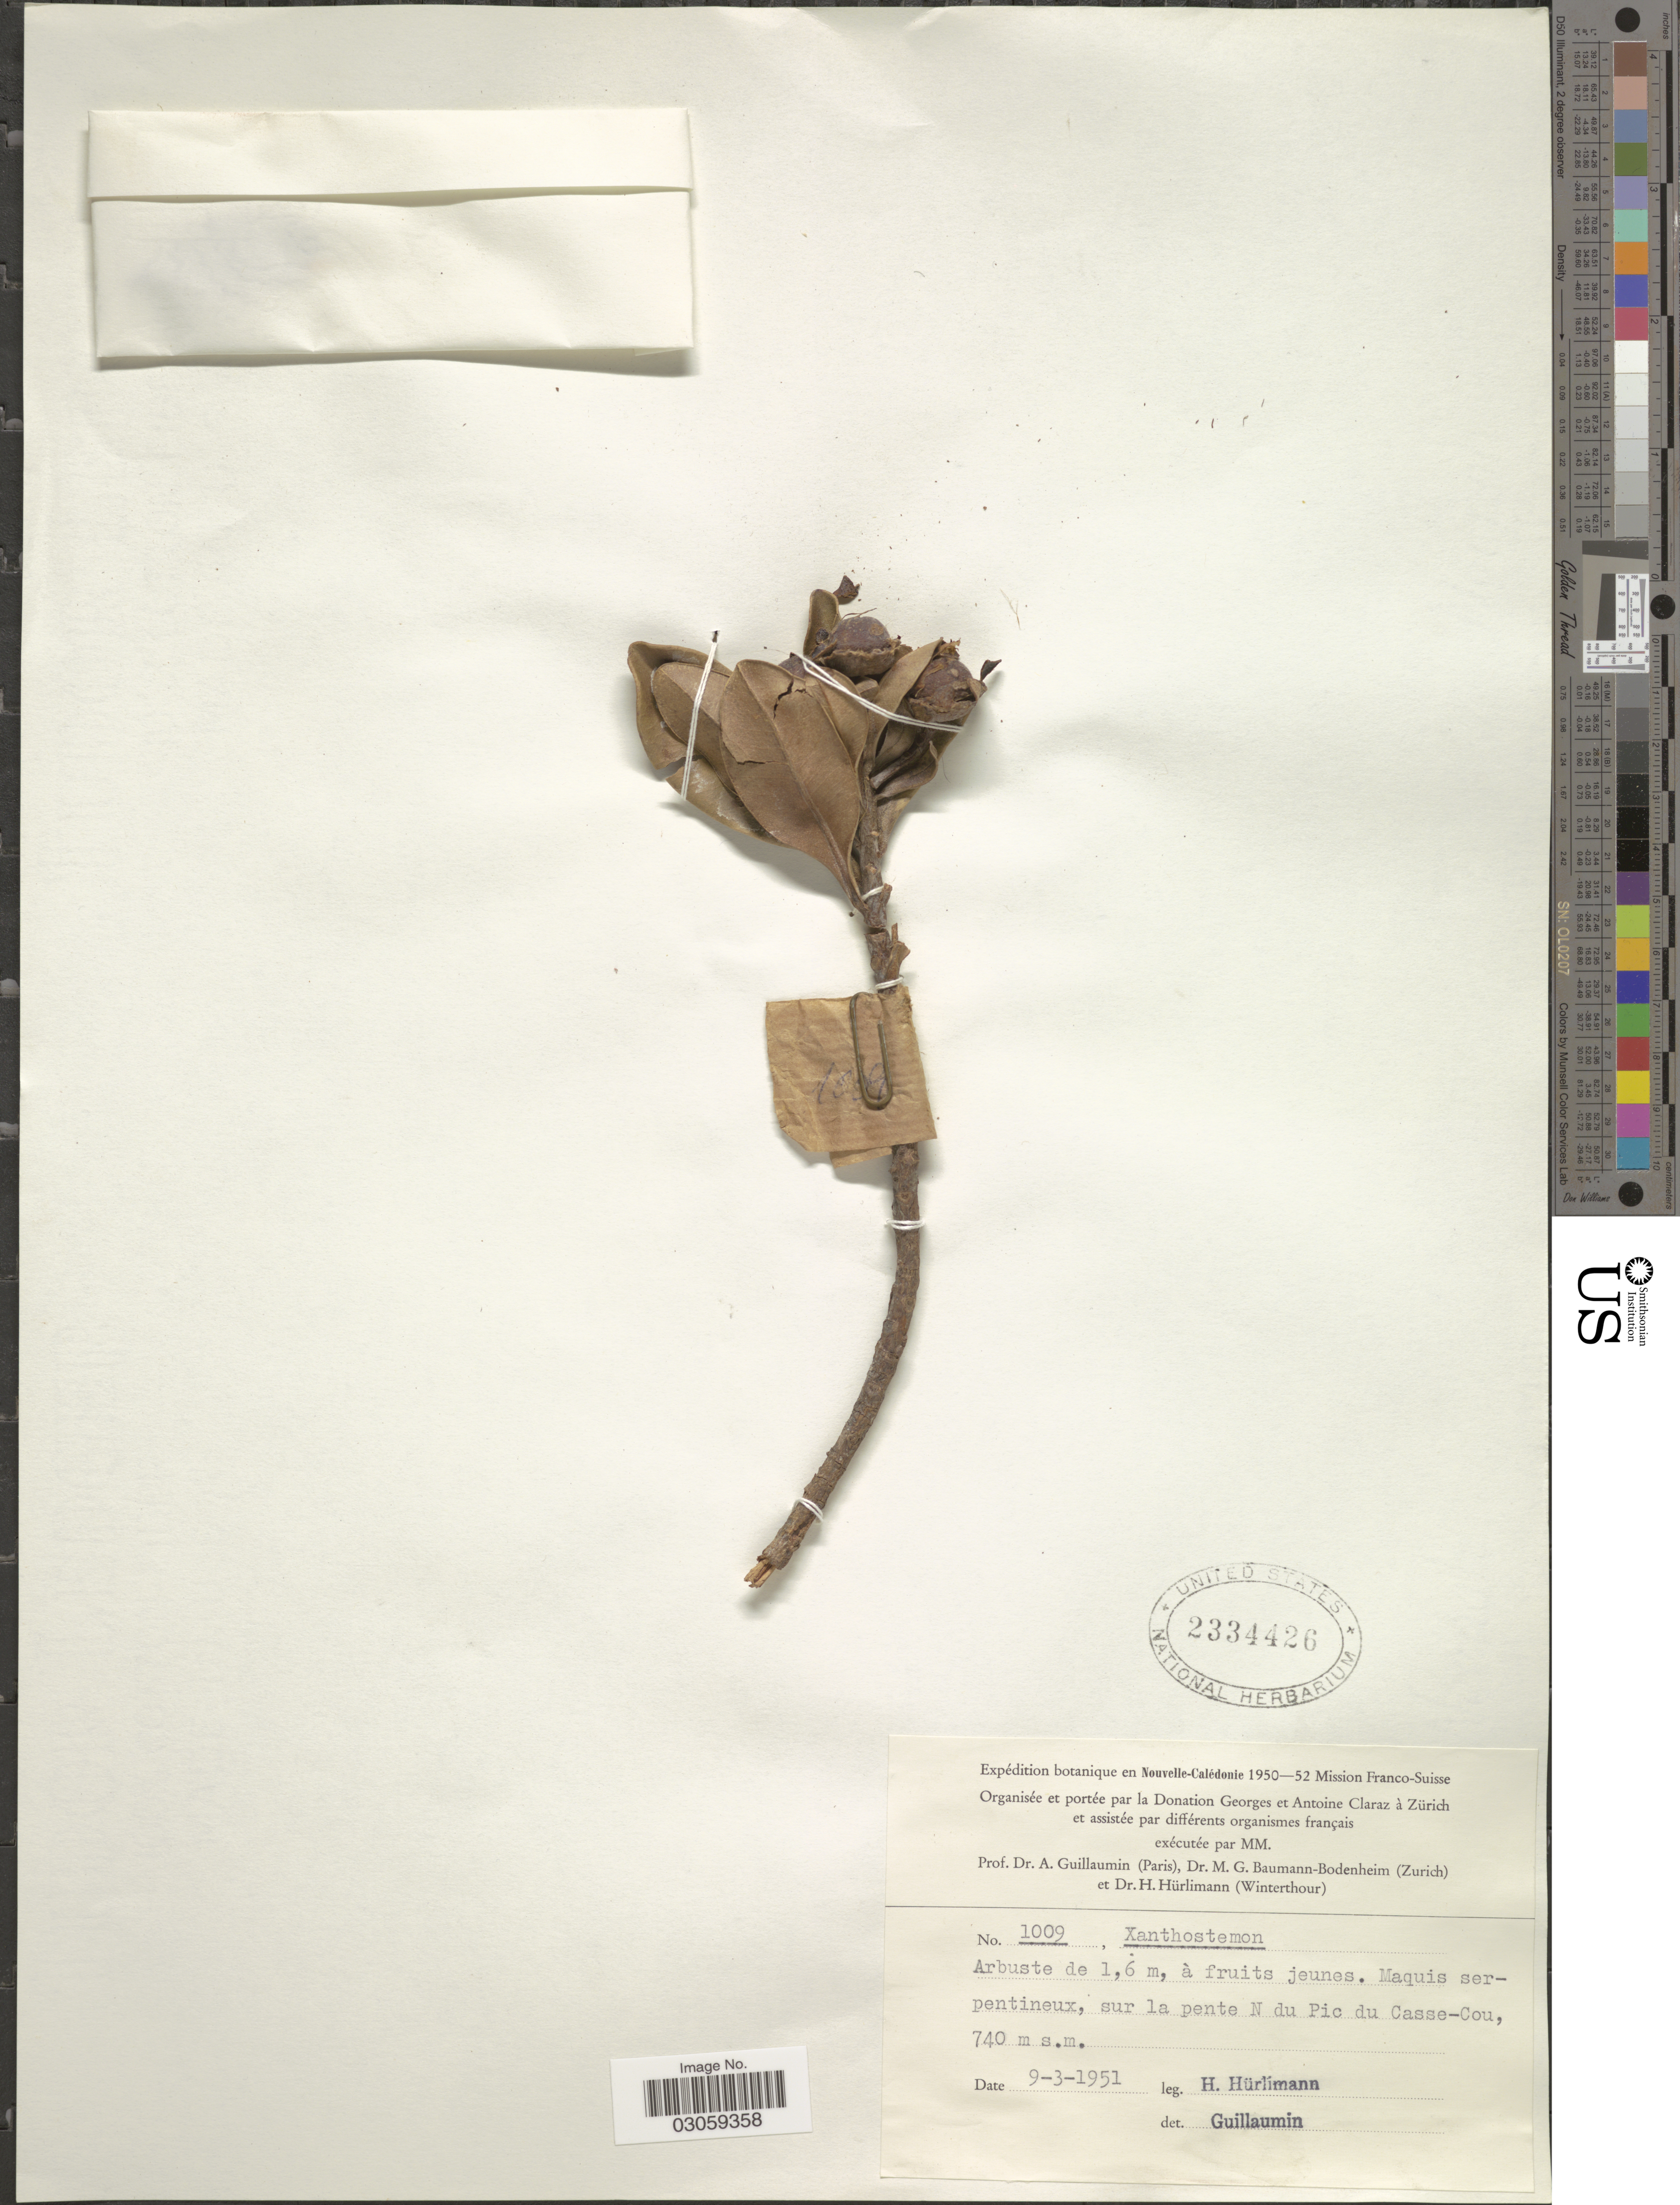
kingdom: Plantae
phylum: Tracheophyta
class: Magnoliopsida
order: Myrtales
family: Myrtaceae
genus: Xanthostemon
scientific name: Xanthostemon sp.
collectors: H. Hürlimann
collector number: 1009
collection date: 1951-03-09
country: New Caledonia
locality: En Nouvelle-Calédonie. Maquis serpentineux, sur la pente N du Pic du Casse-Cou.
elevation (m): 740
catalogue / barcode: US 2334426